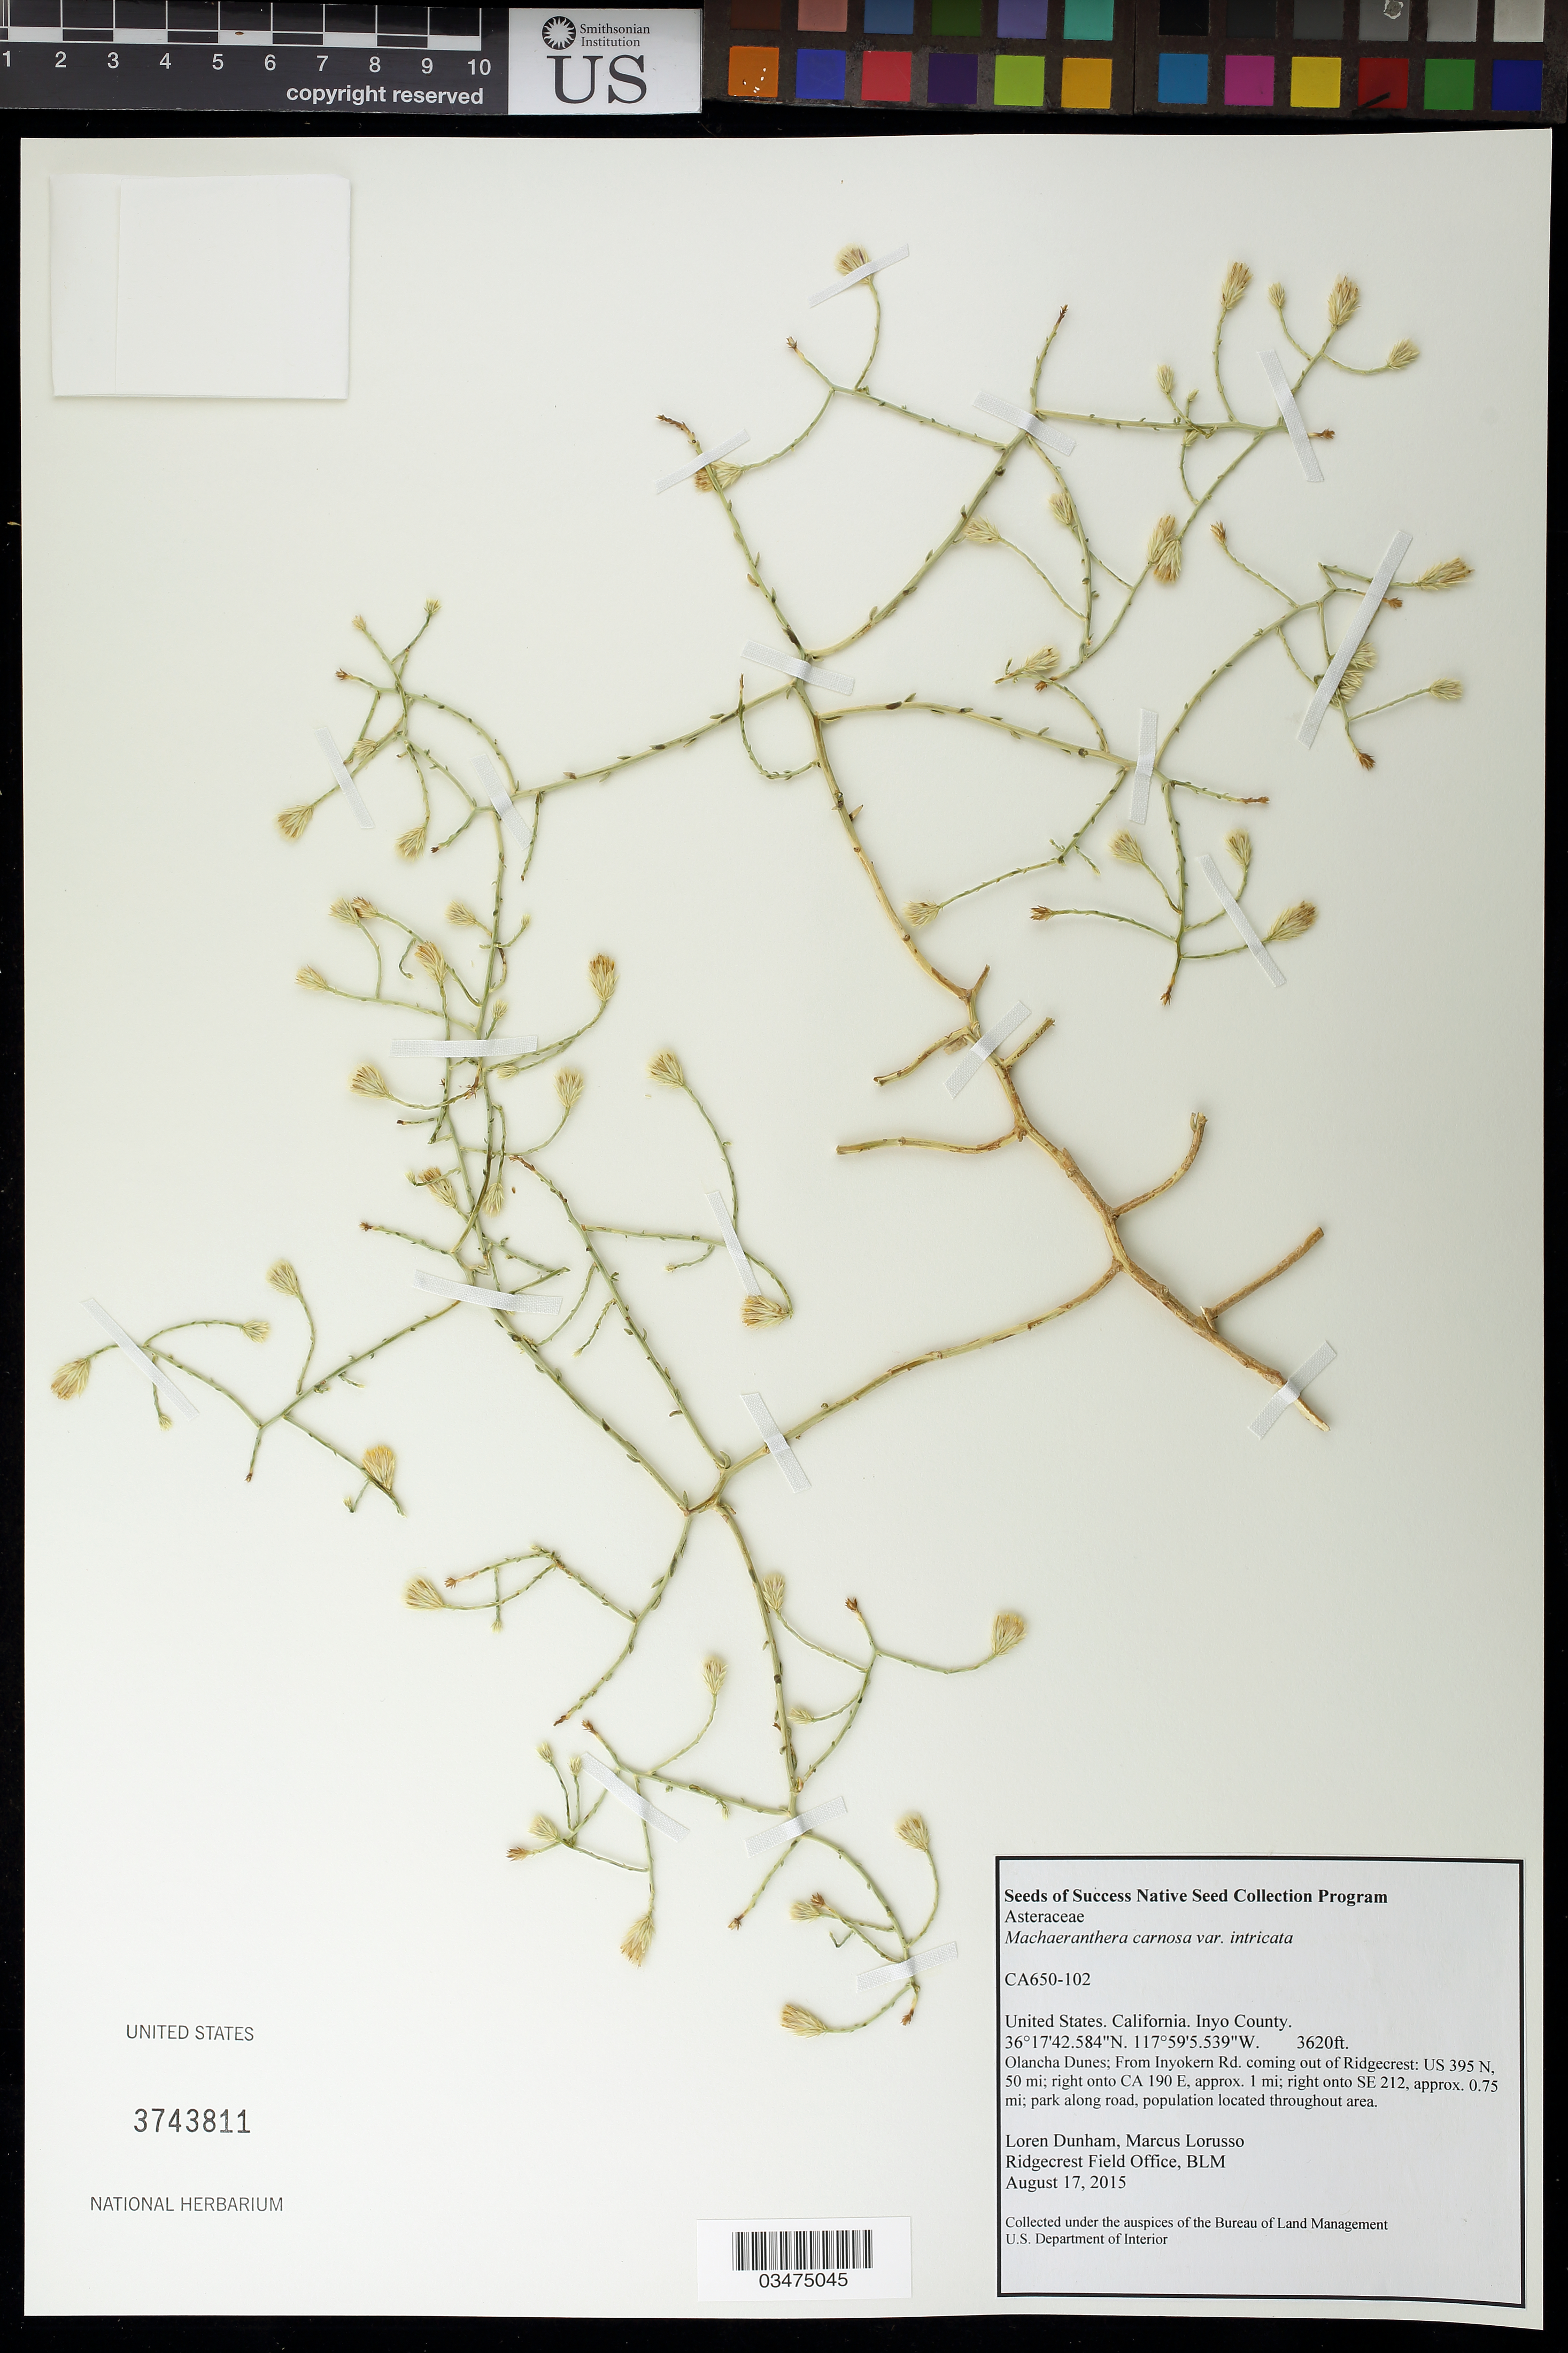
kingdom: Plantae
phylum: Tracheophyta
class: Magnoliopsida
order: Asterales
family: Asteraceae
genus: Machaeranthera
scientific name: Machaeranthera carnosa var. intricata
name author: (A. Gray) G.L. Nesom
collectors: L. Dunham & M. Lorusso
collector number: CA650-102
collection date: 2015-08-17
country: United States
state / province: California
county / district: Inyo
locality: Olancha Dunes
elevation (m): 1103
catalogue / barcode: US 3743811